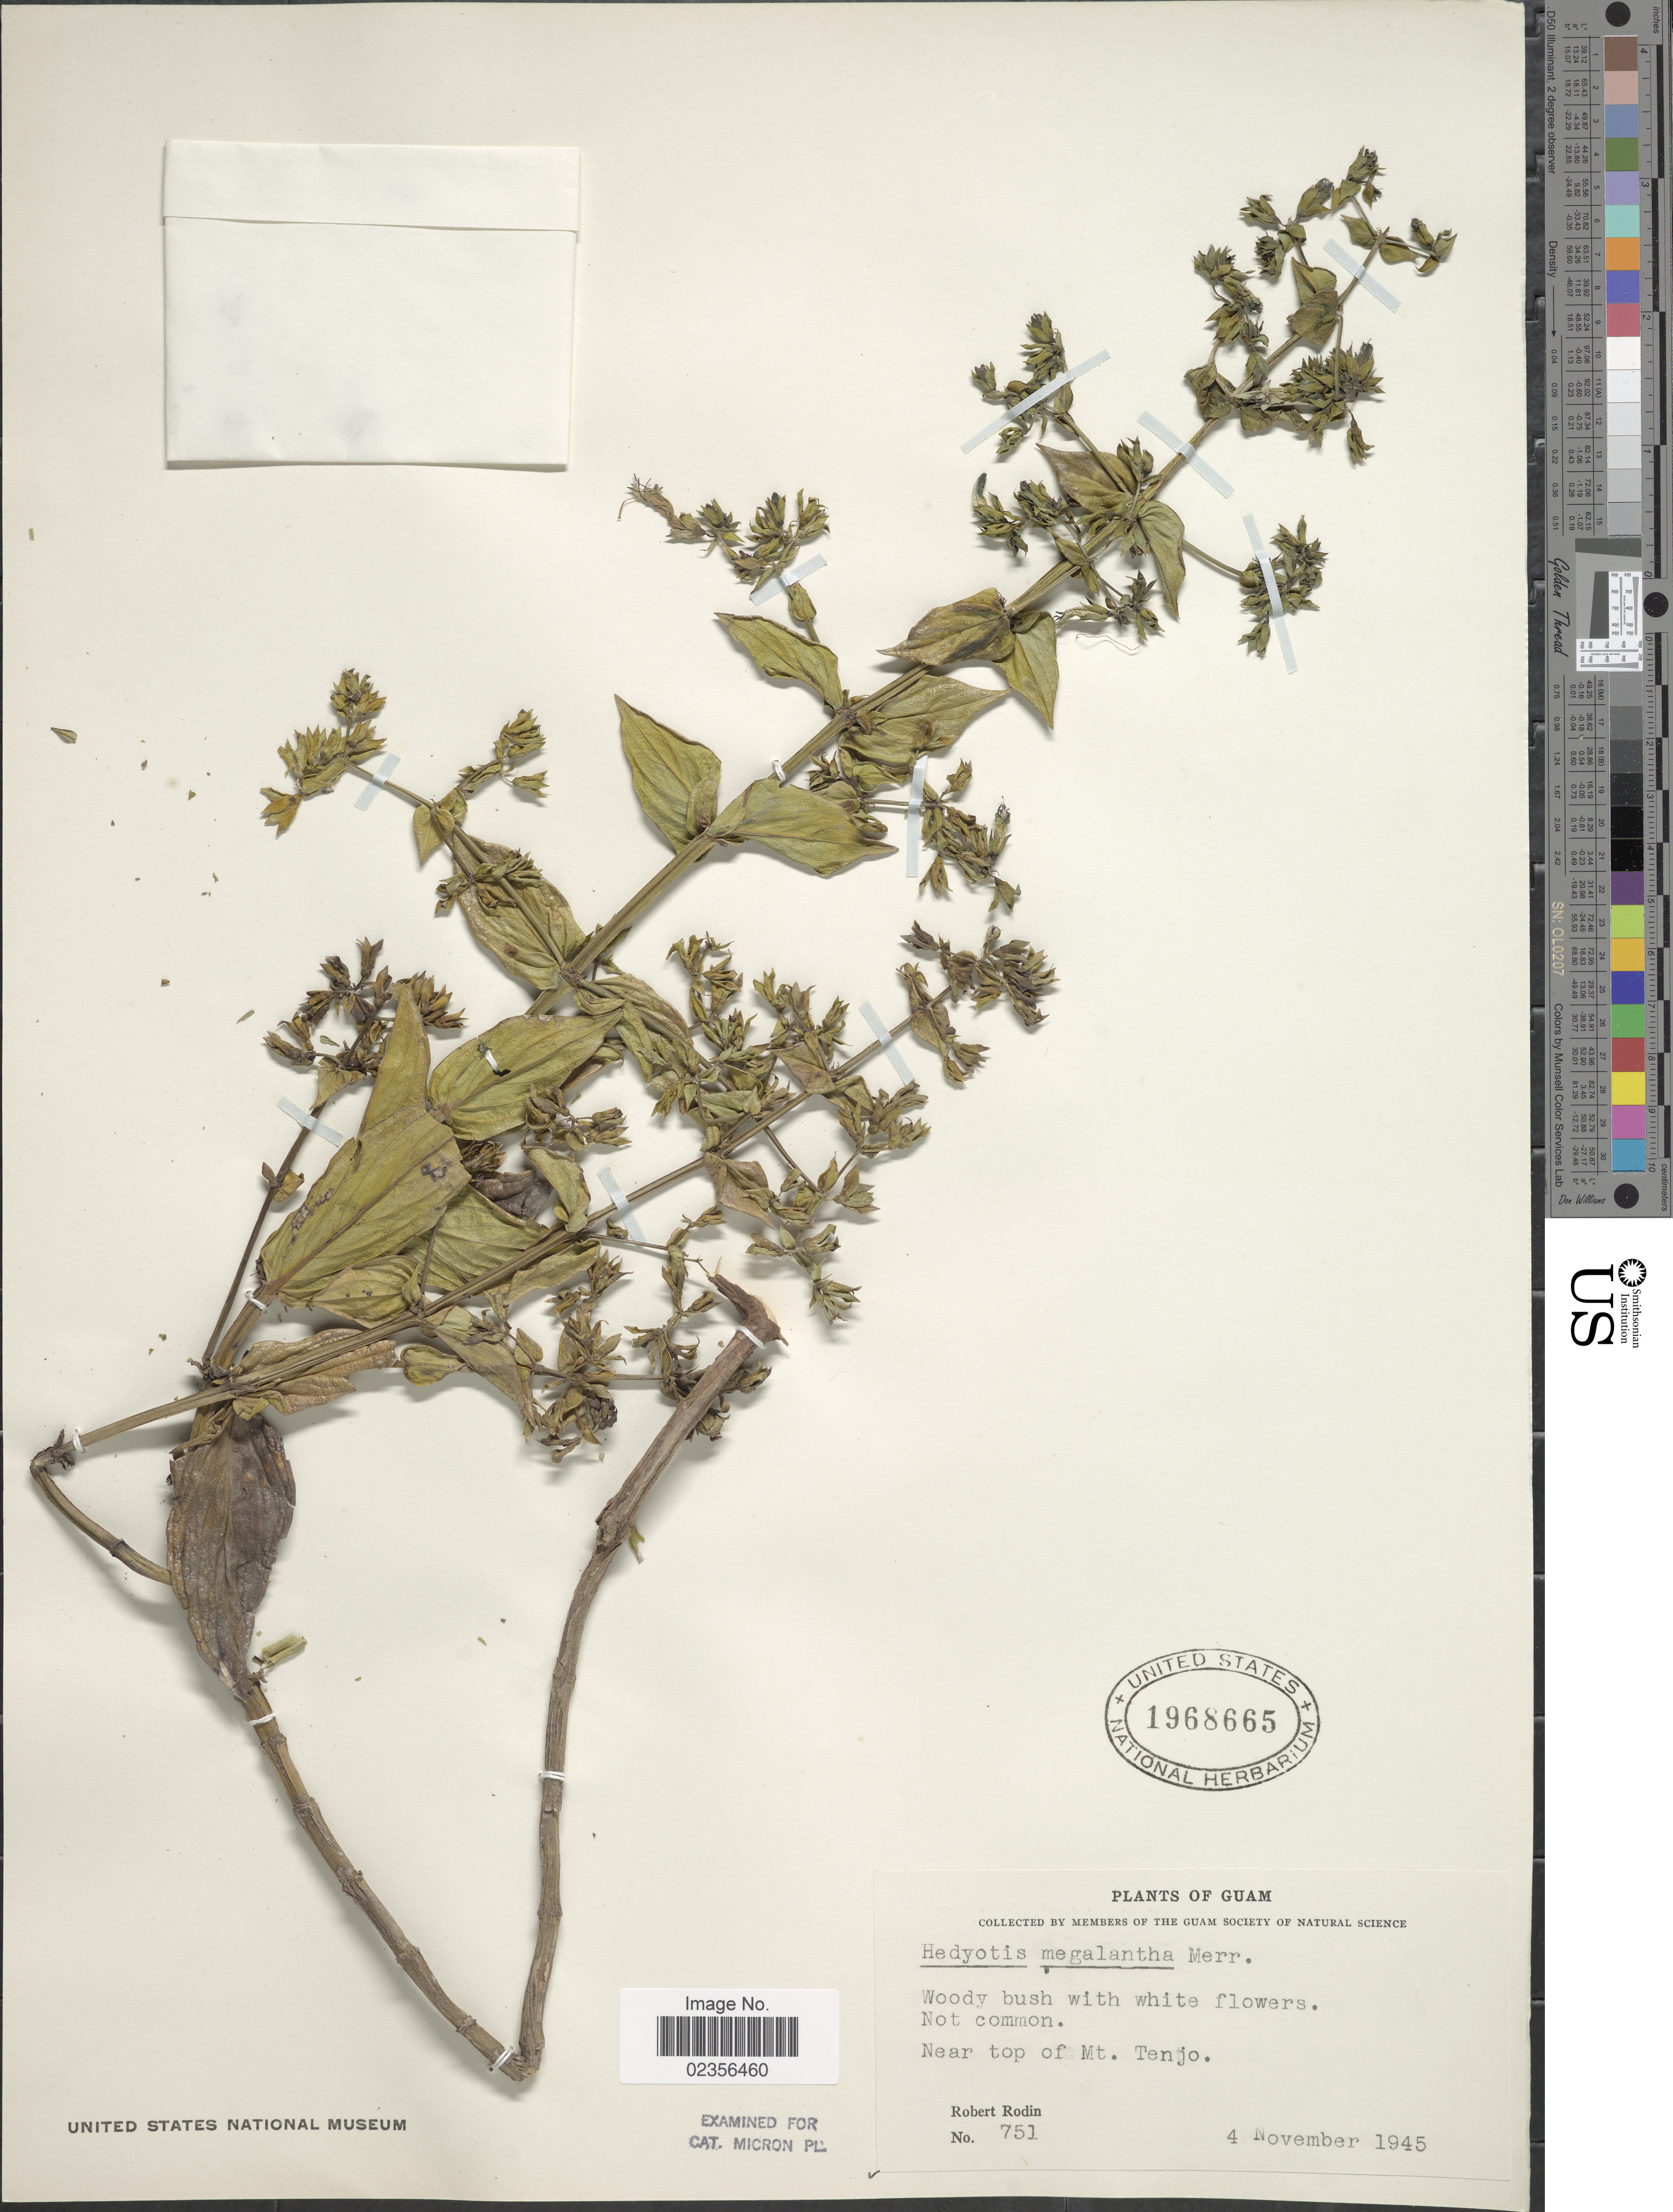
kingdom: Plantae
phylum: Tracheophyta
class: Magnoliopsida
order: Gentianales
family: Rubiaceae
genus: Hedyotis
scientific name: Hedyotis megalantha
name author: Merr.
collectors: R. Rodin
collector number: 751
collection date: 1945-11-04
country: Guam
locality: Near top of Mt. Tenjo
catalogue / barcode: US 1968665